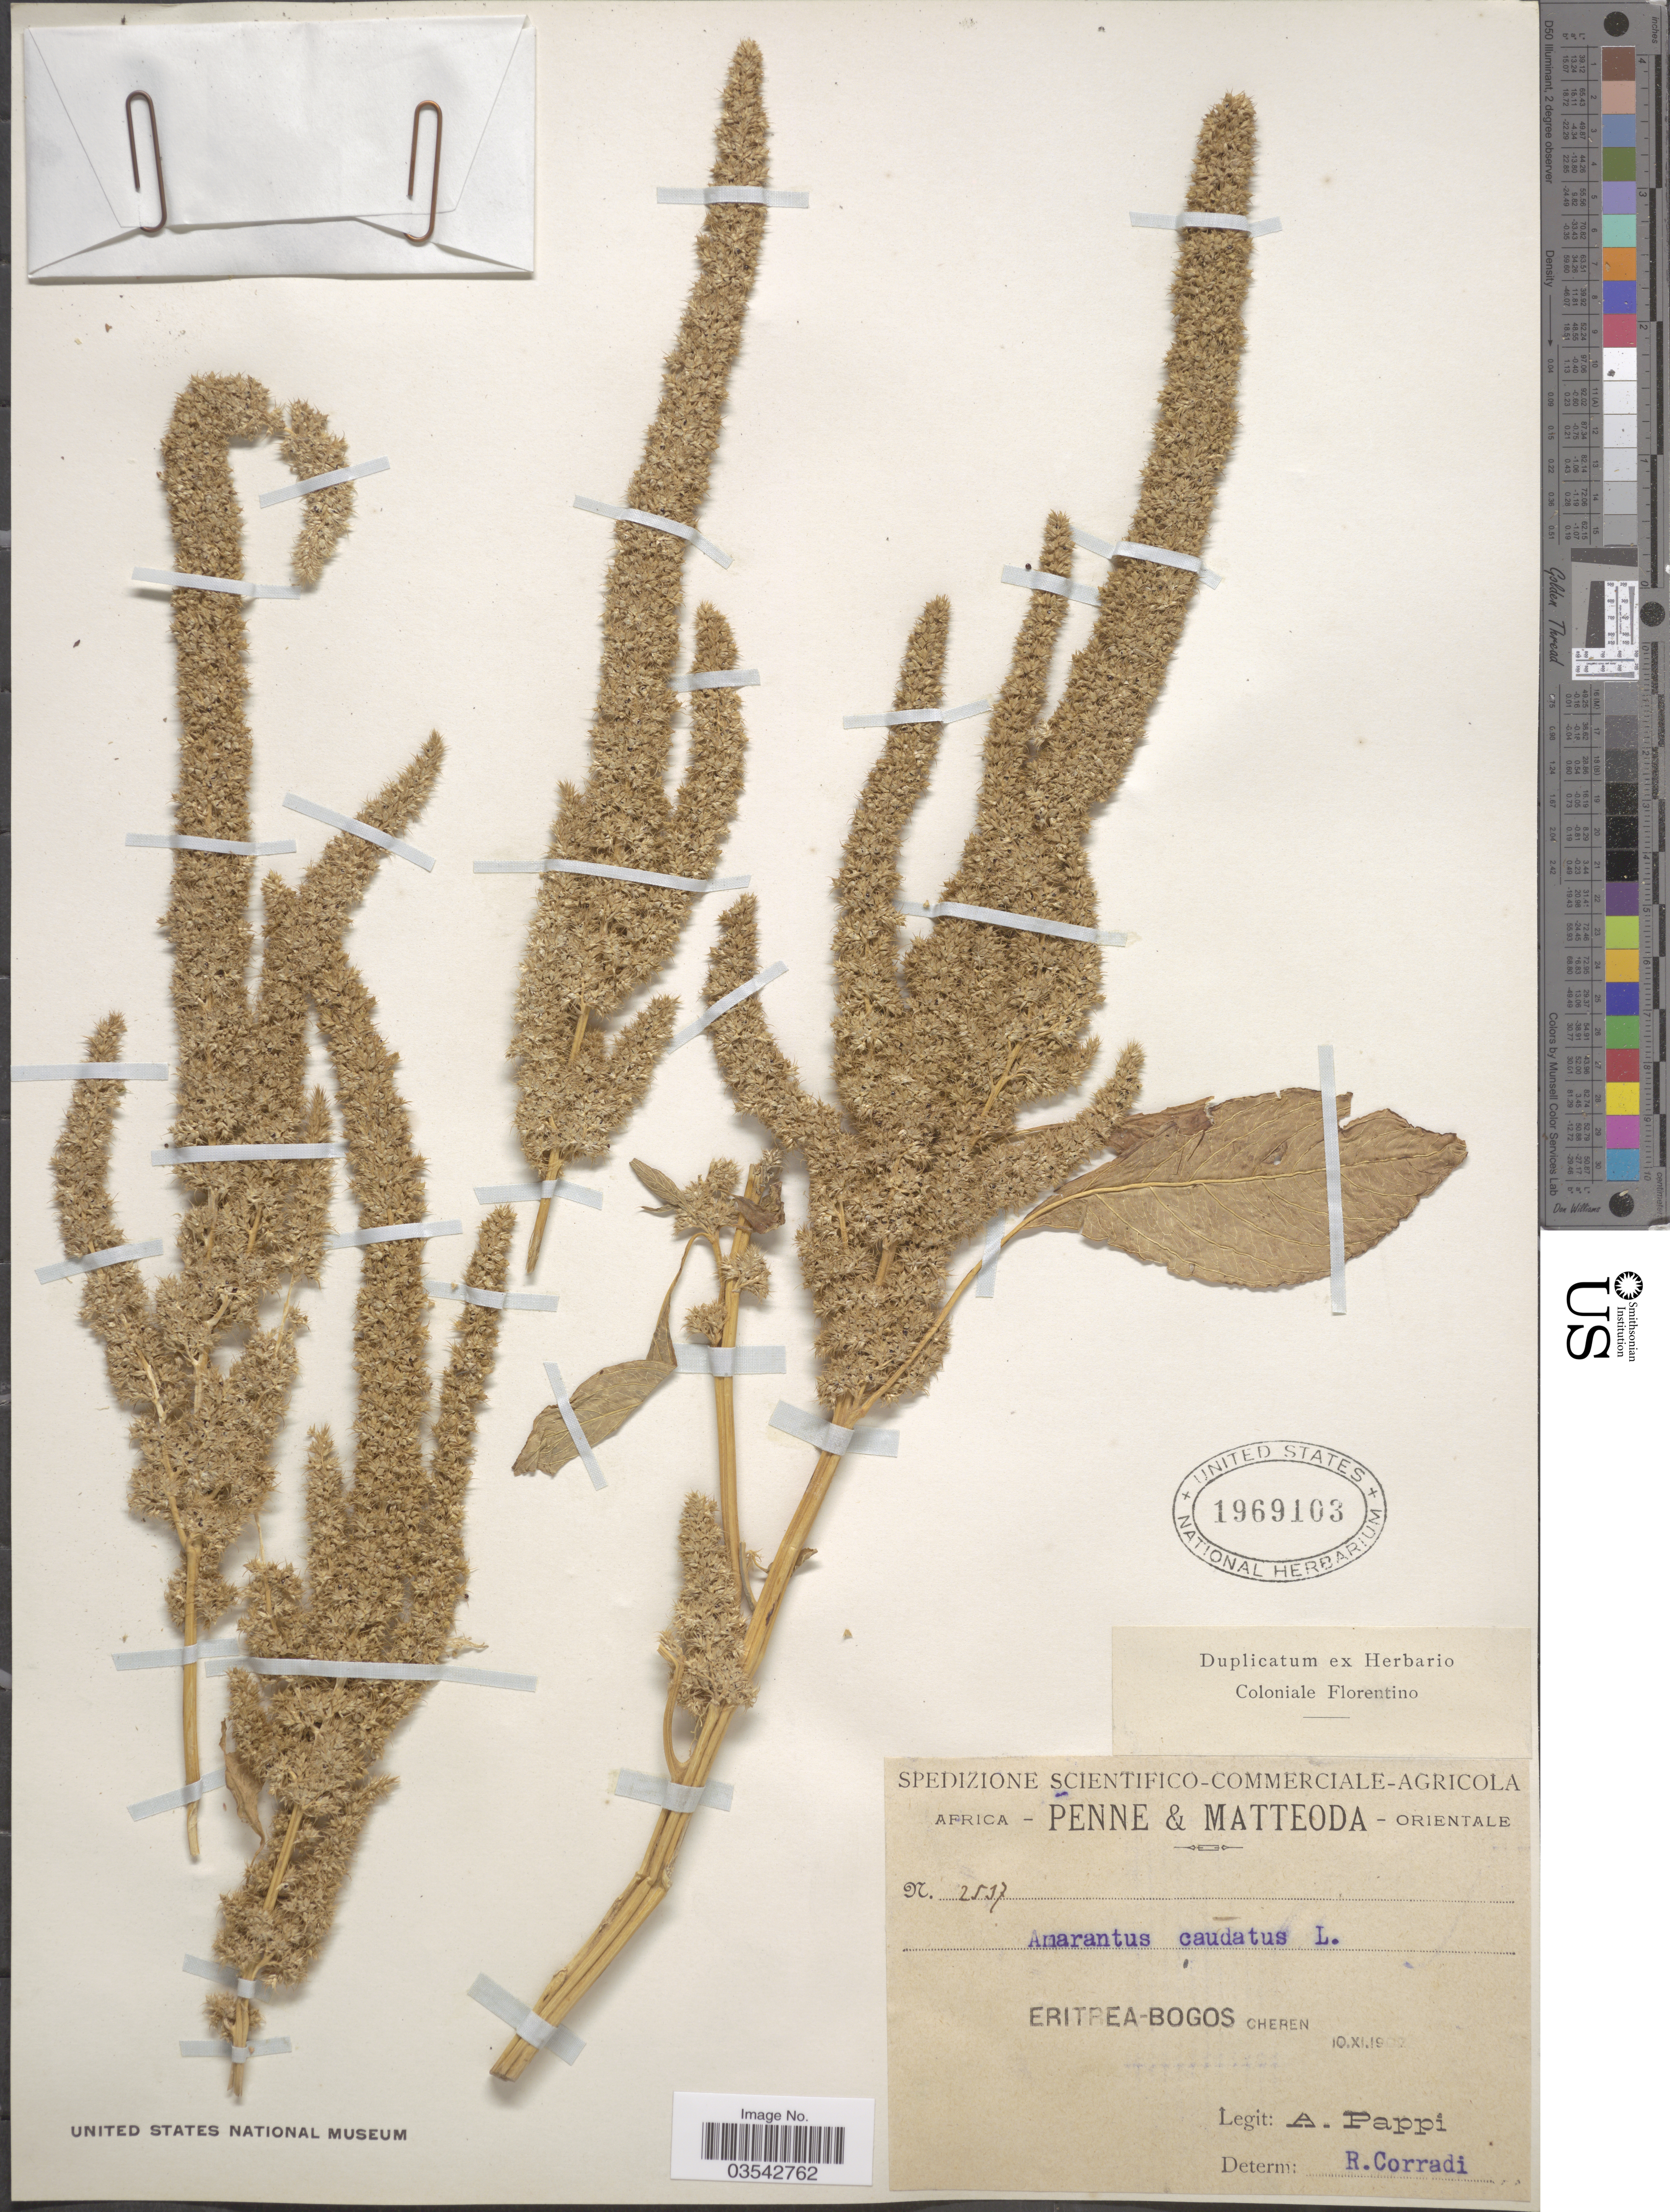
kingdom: Plantae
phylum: Tracheophyta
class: Magnoliopsida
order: Caryophyllales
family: Amaranthaceae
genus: Amaranthus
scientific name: Amaranthus caudatus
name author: L.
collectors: A. Pappi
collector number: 2537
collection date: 1907-11-10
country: Eritrea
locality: Eritrea-Bogos Cheren.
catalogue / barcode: US 1969103